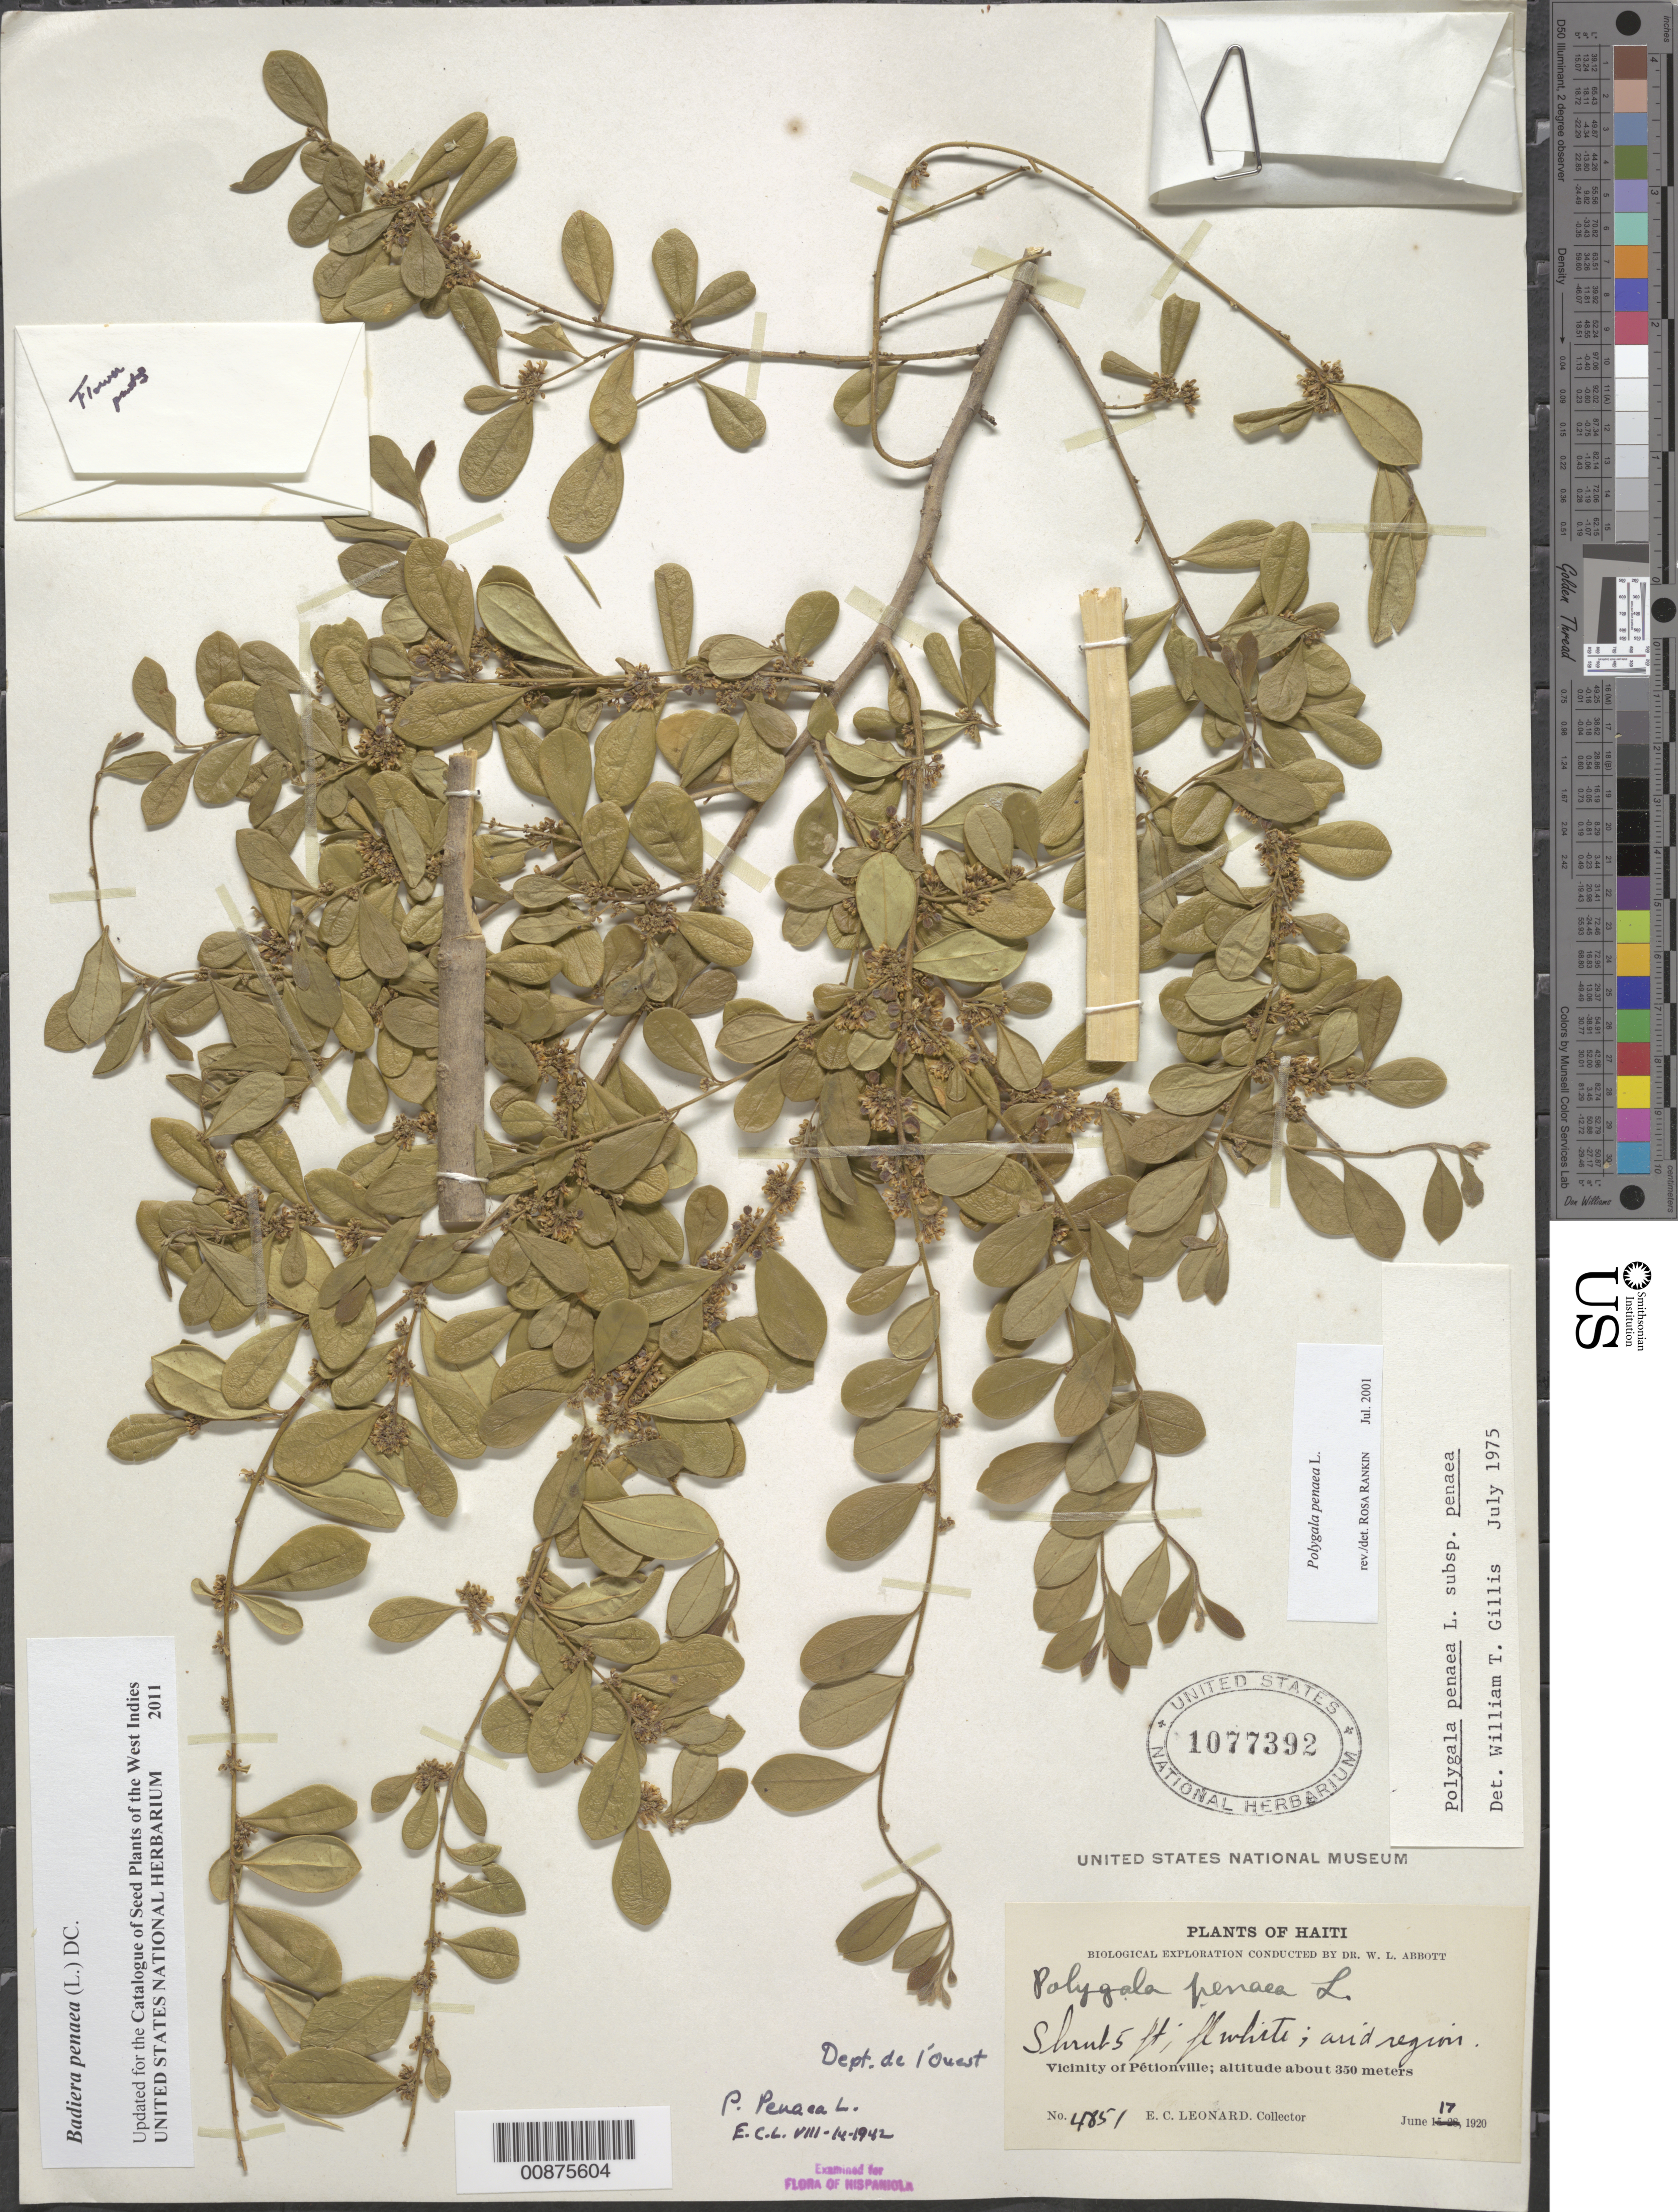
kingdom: Plantae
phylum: Tracheophyta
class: Magnoliopsida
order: Fabales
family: Polygalaceae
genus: Badiera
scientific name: Badiera penaea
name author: (L.) DC.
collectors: E. C. Leonard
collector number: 4851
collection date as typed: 17 Jun 1920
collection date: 1920-06-17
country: Haiti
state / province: Ouest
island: Hispaniola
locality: Vicinity of Pétionville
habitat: Arid region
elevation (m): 350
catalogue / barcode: US 1077392